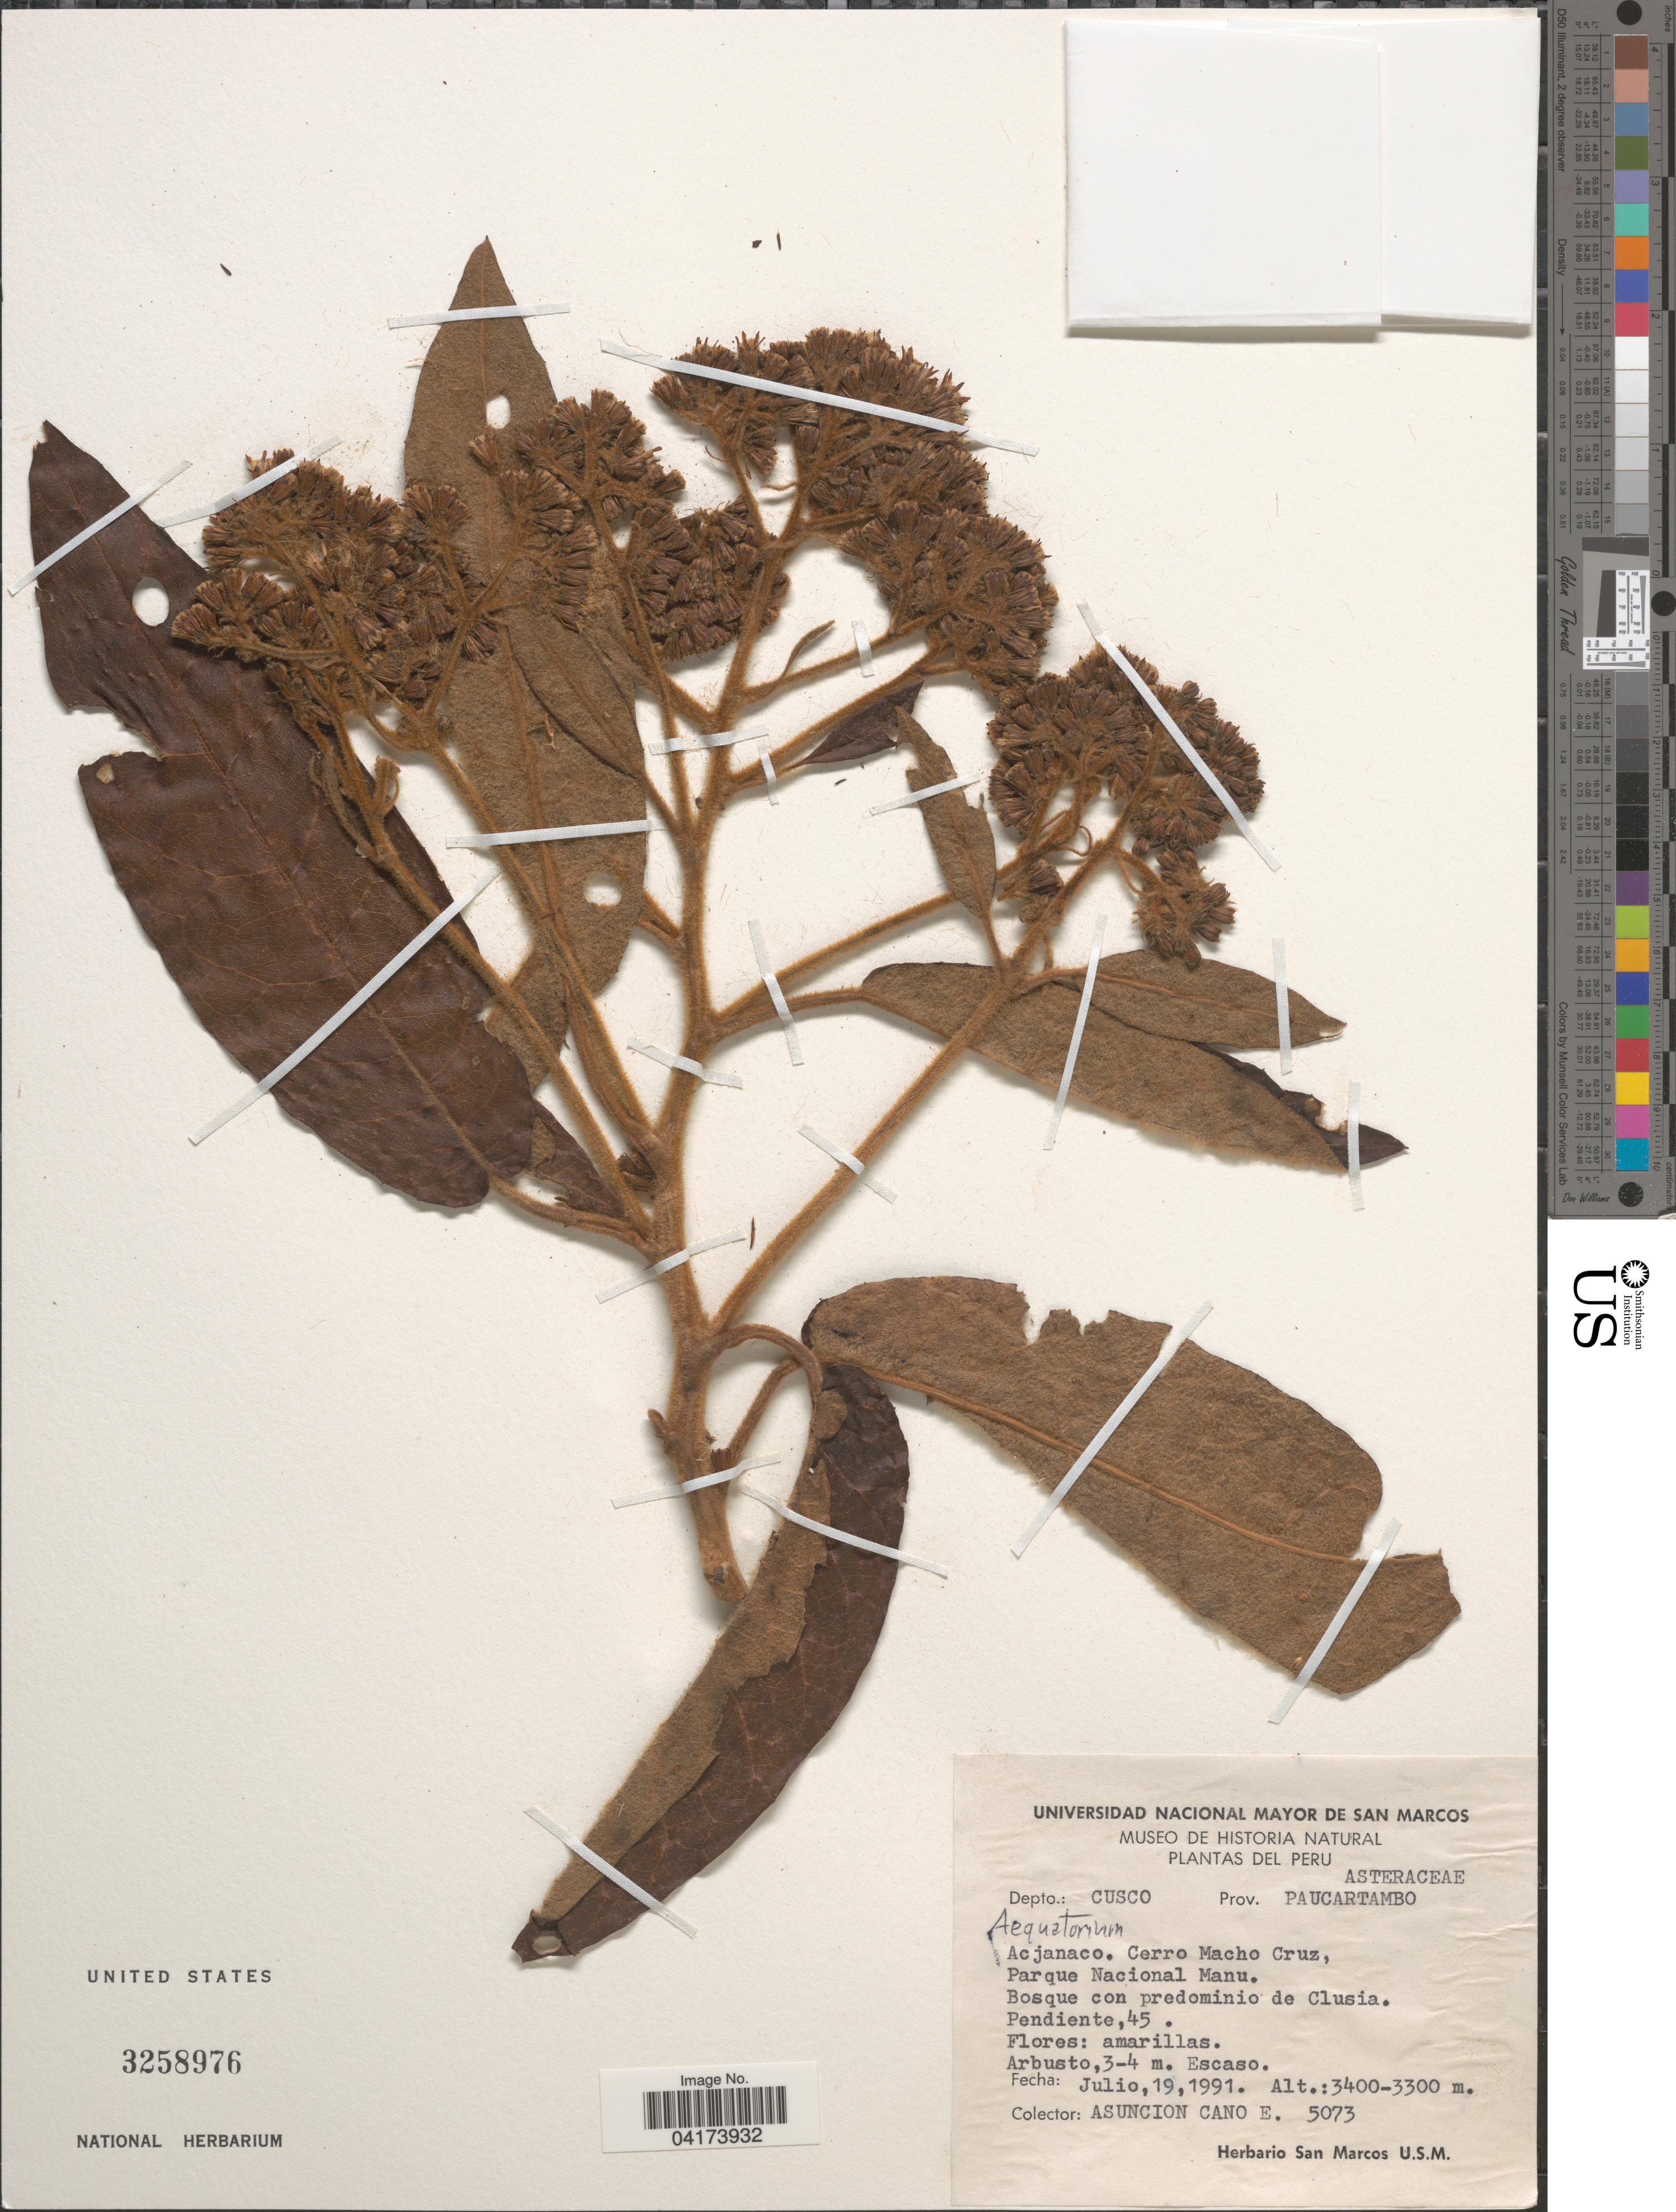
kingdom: Plantae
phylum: Tracheophyta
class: Magnoliopsida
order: Asterales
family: Asteraceae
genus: Aequatorium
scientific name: Aequatorium sp.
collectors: A. Cano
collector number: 5073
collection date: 1991-07-19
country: Peru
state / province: Cusco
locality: Depto.: Cusco. Prov. Paucartambo. Acjanaco. Cerro Macho Cruz, Parque Nacional Manu.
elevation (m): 3300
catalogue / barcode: US 3258976